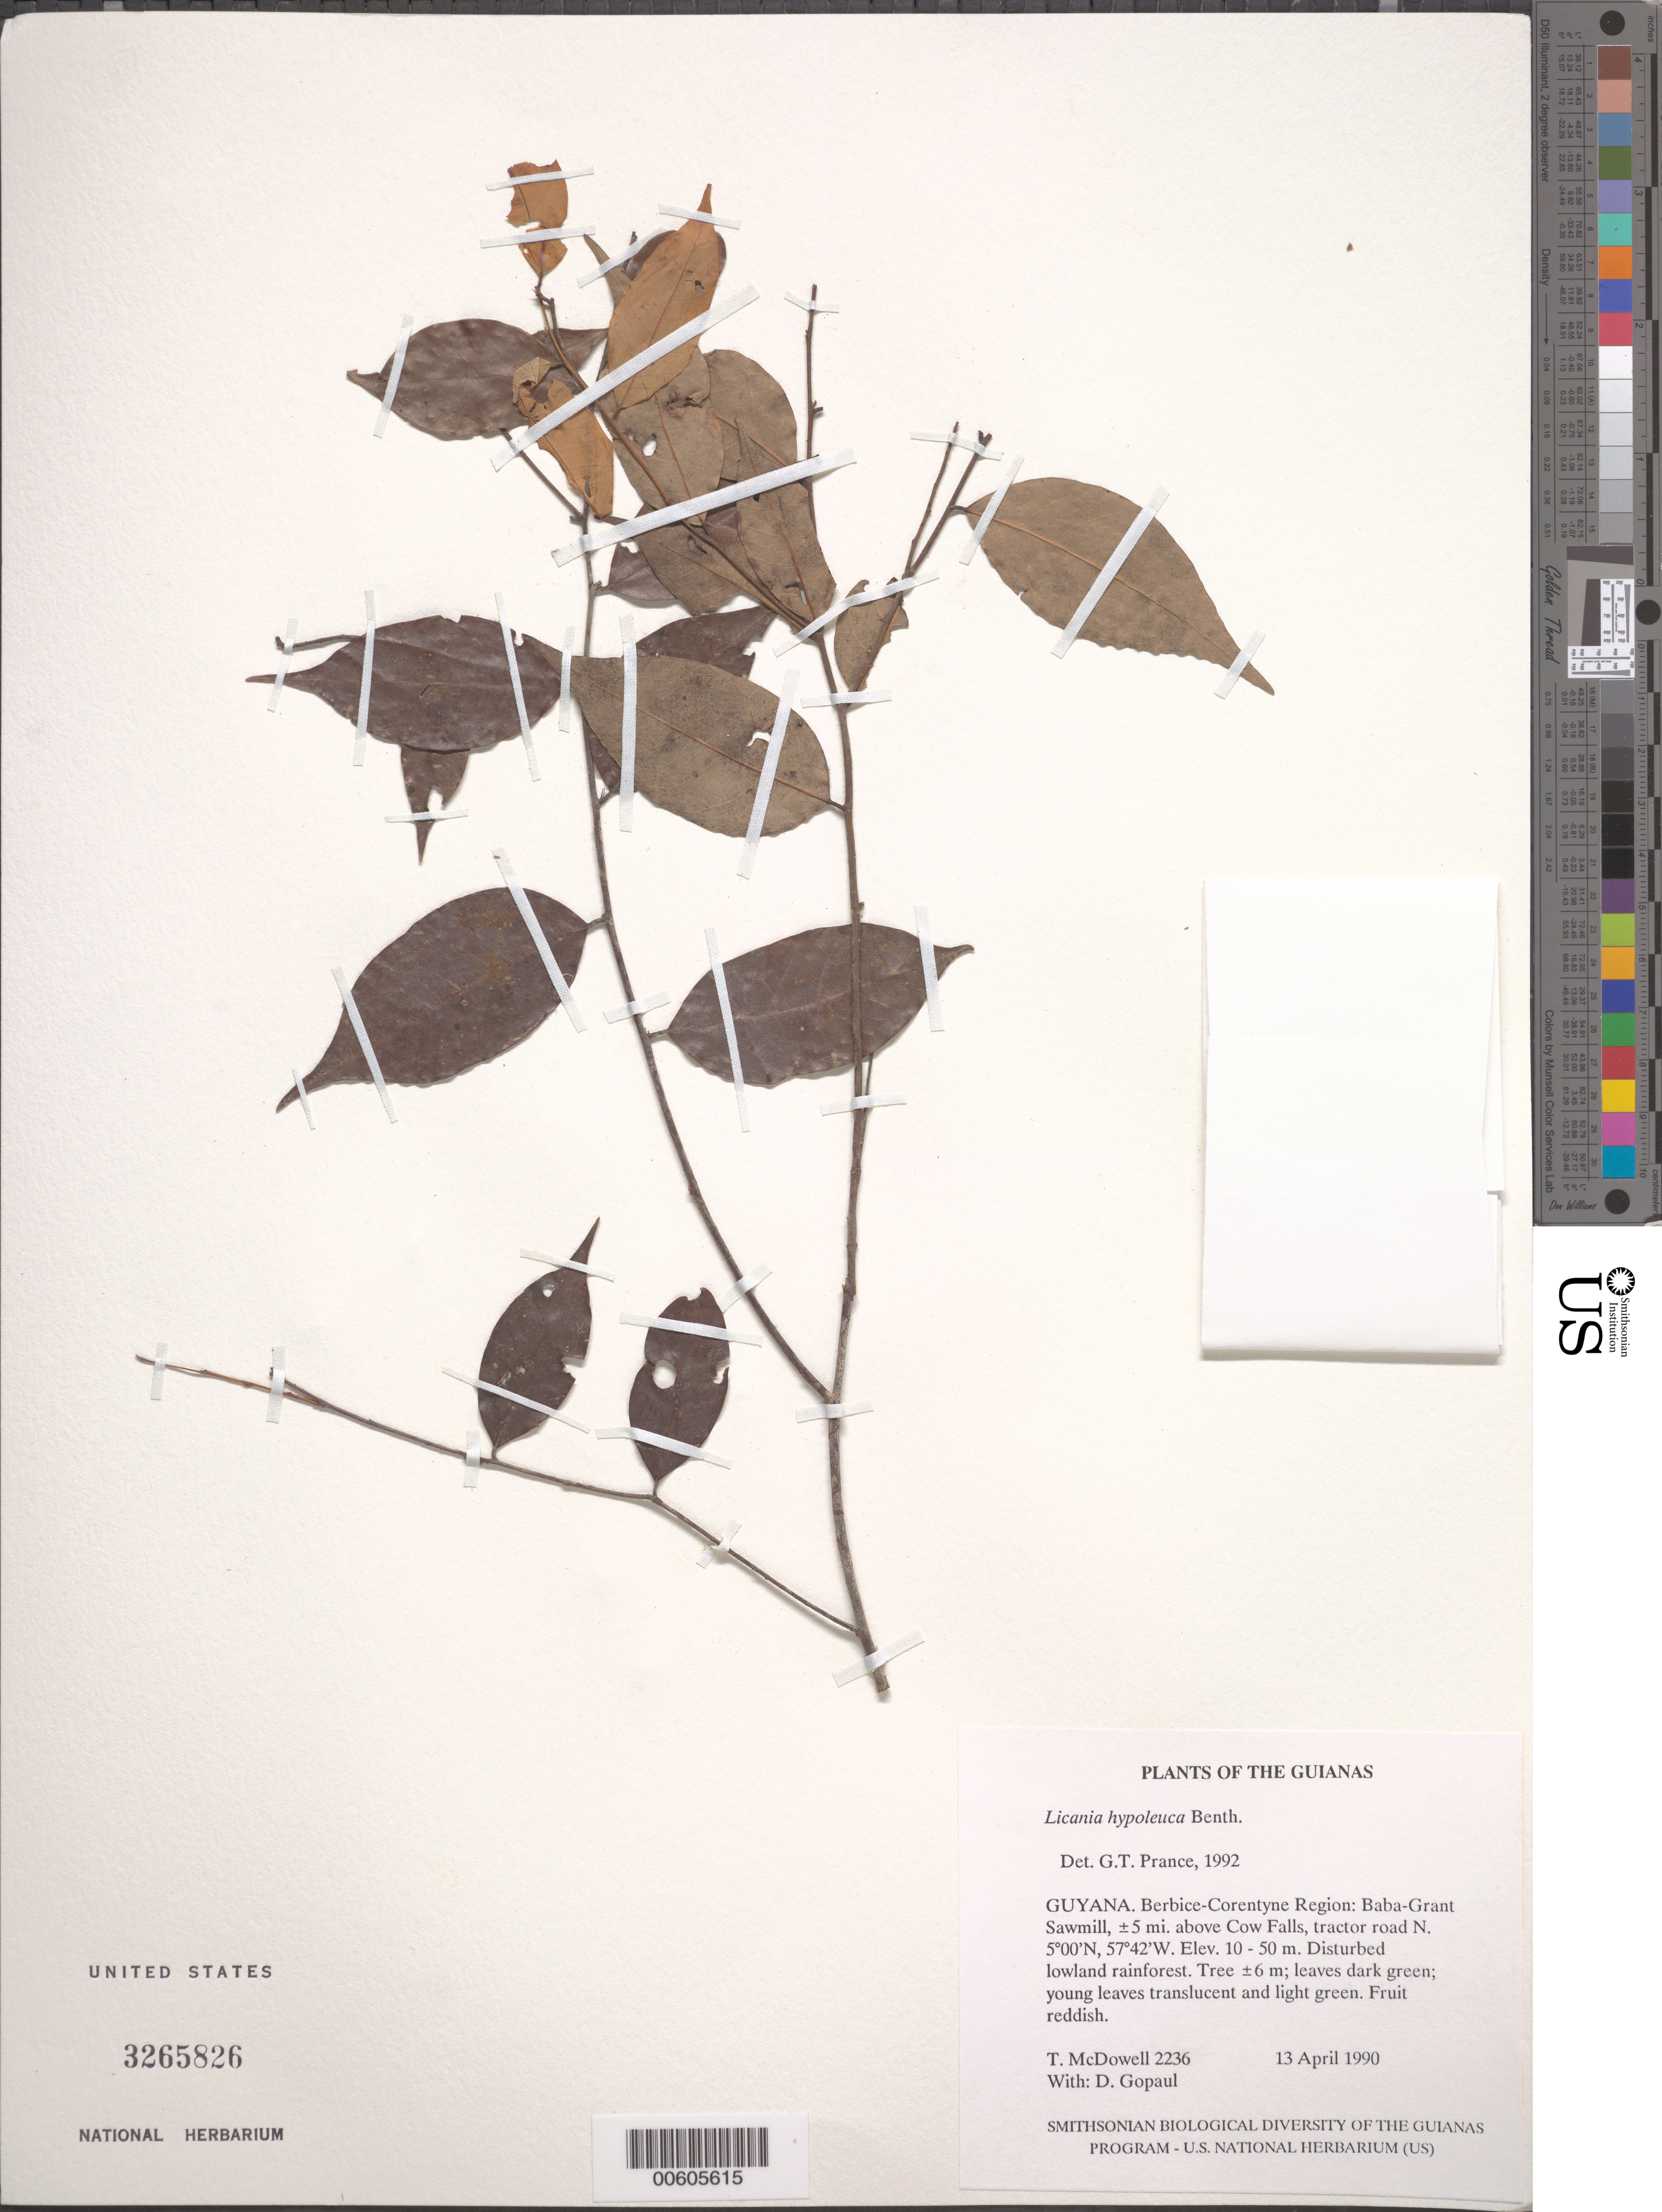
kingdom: Plantae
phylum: Tracheophyta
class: Magnoliopsida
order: Malpighiales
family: Chrysobalanaceae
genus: Licania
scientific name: Licania hypoleuca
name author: Benth.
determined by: Prance, G. T.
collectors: T. McDowell & D. Gopaul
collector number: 2236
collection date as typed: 13 April 1990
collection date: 1990-04-13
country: Guyana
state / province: E. Berbice-Corentyne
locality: Baba-Grant Sawmill, ±5 mi. above Cow Falls, Corentyne River. Tractor road N from landing and camp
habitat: Disturbed lowland rainforest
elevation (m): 10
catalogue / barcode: US 3265826